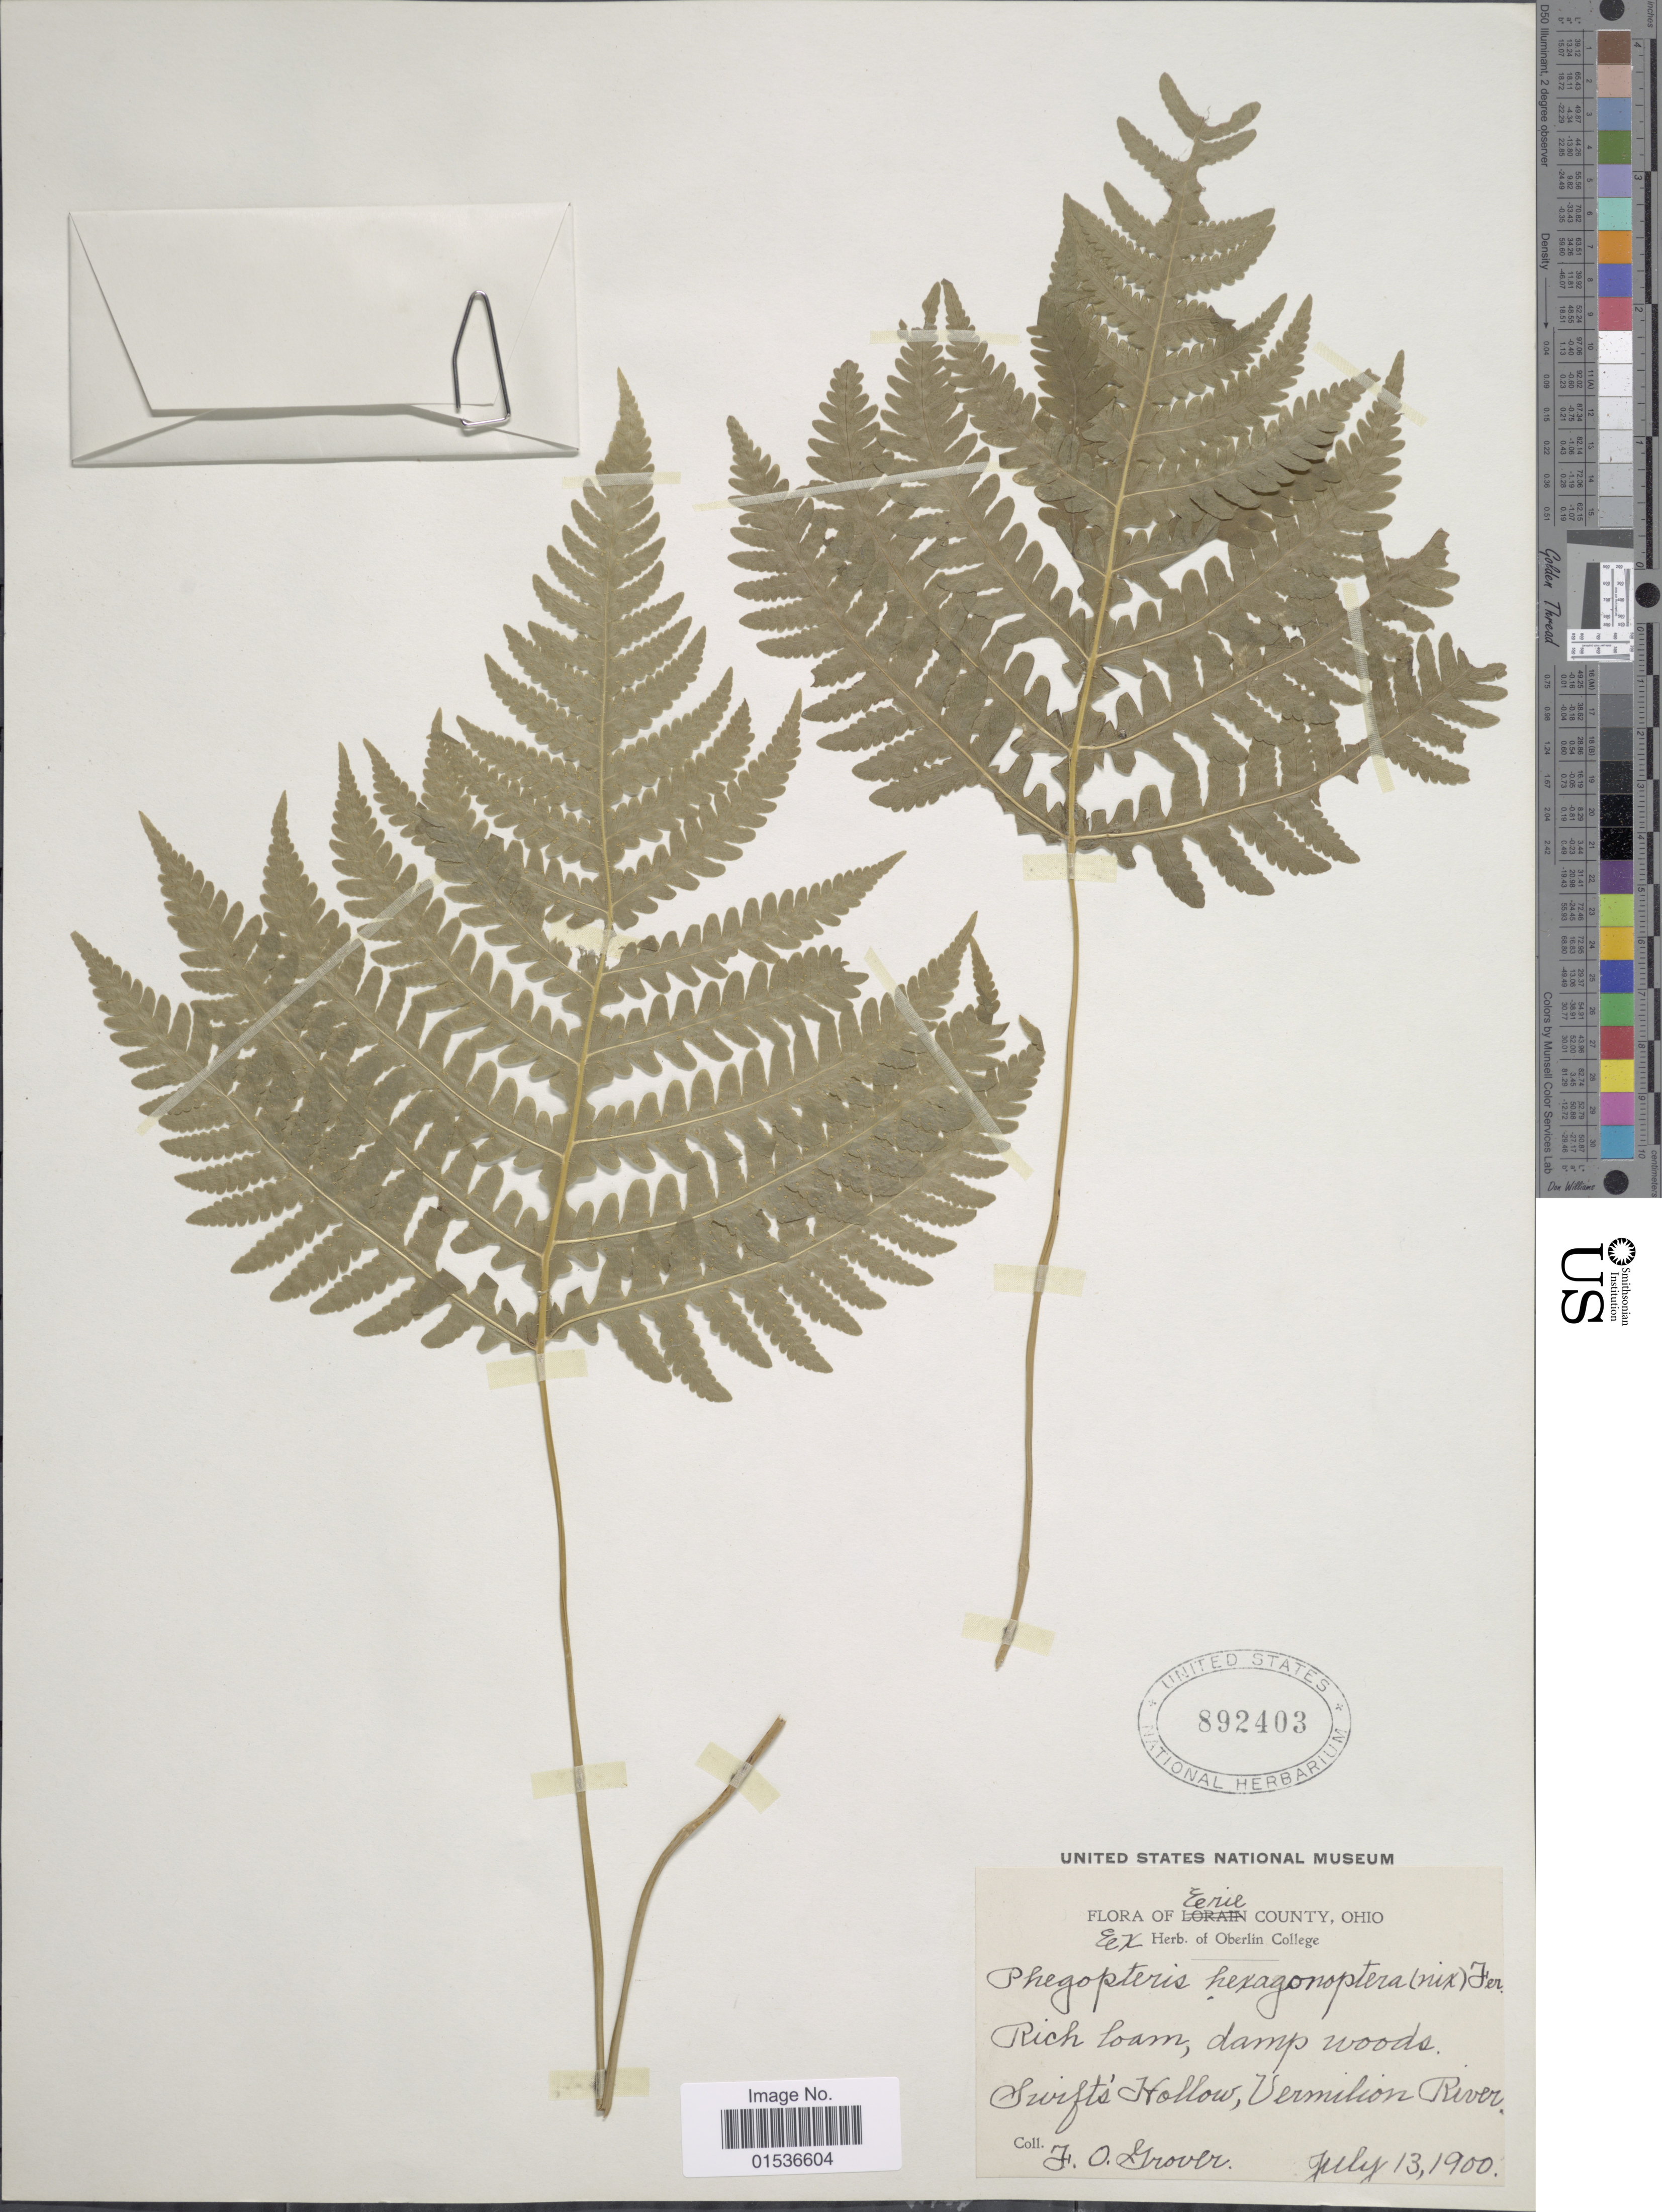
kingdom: Plantae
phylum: Tracheophyta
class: Polypodiopsida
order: Polypodiales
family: Thelypteridaceae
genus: Phegopteris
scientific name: Phegopteris hexagonoptera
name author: (Michx.) Fée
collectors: F. Grover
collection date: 1900-07-13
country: United States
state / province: Ohio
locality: Erie County, Ohio. Swifts Hollow, Vermilion River.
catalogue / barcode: US 892403